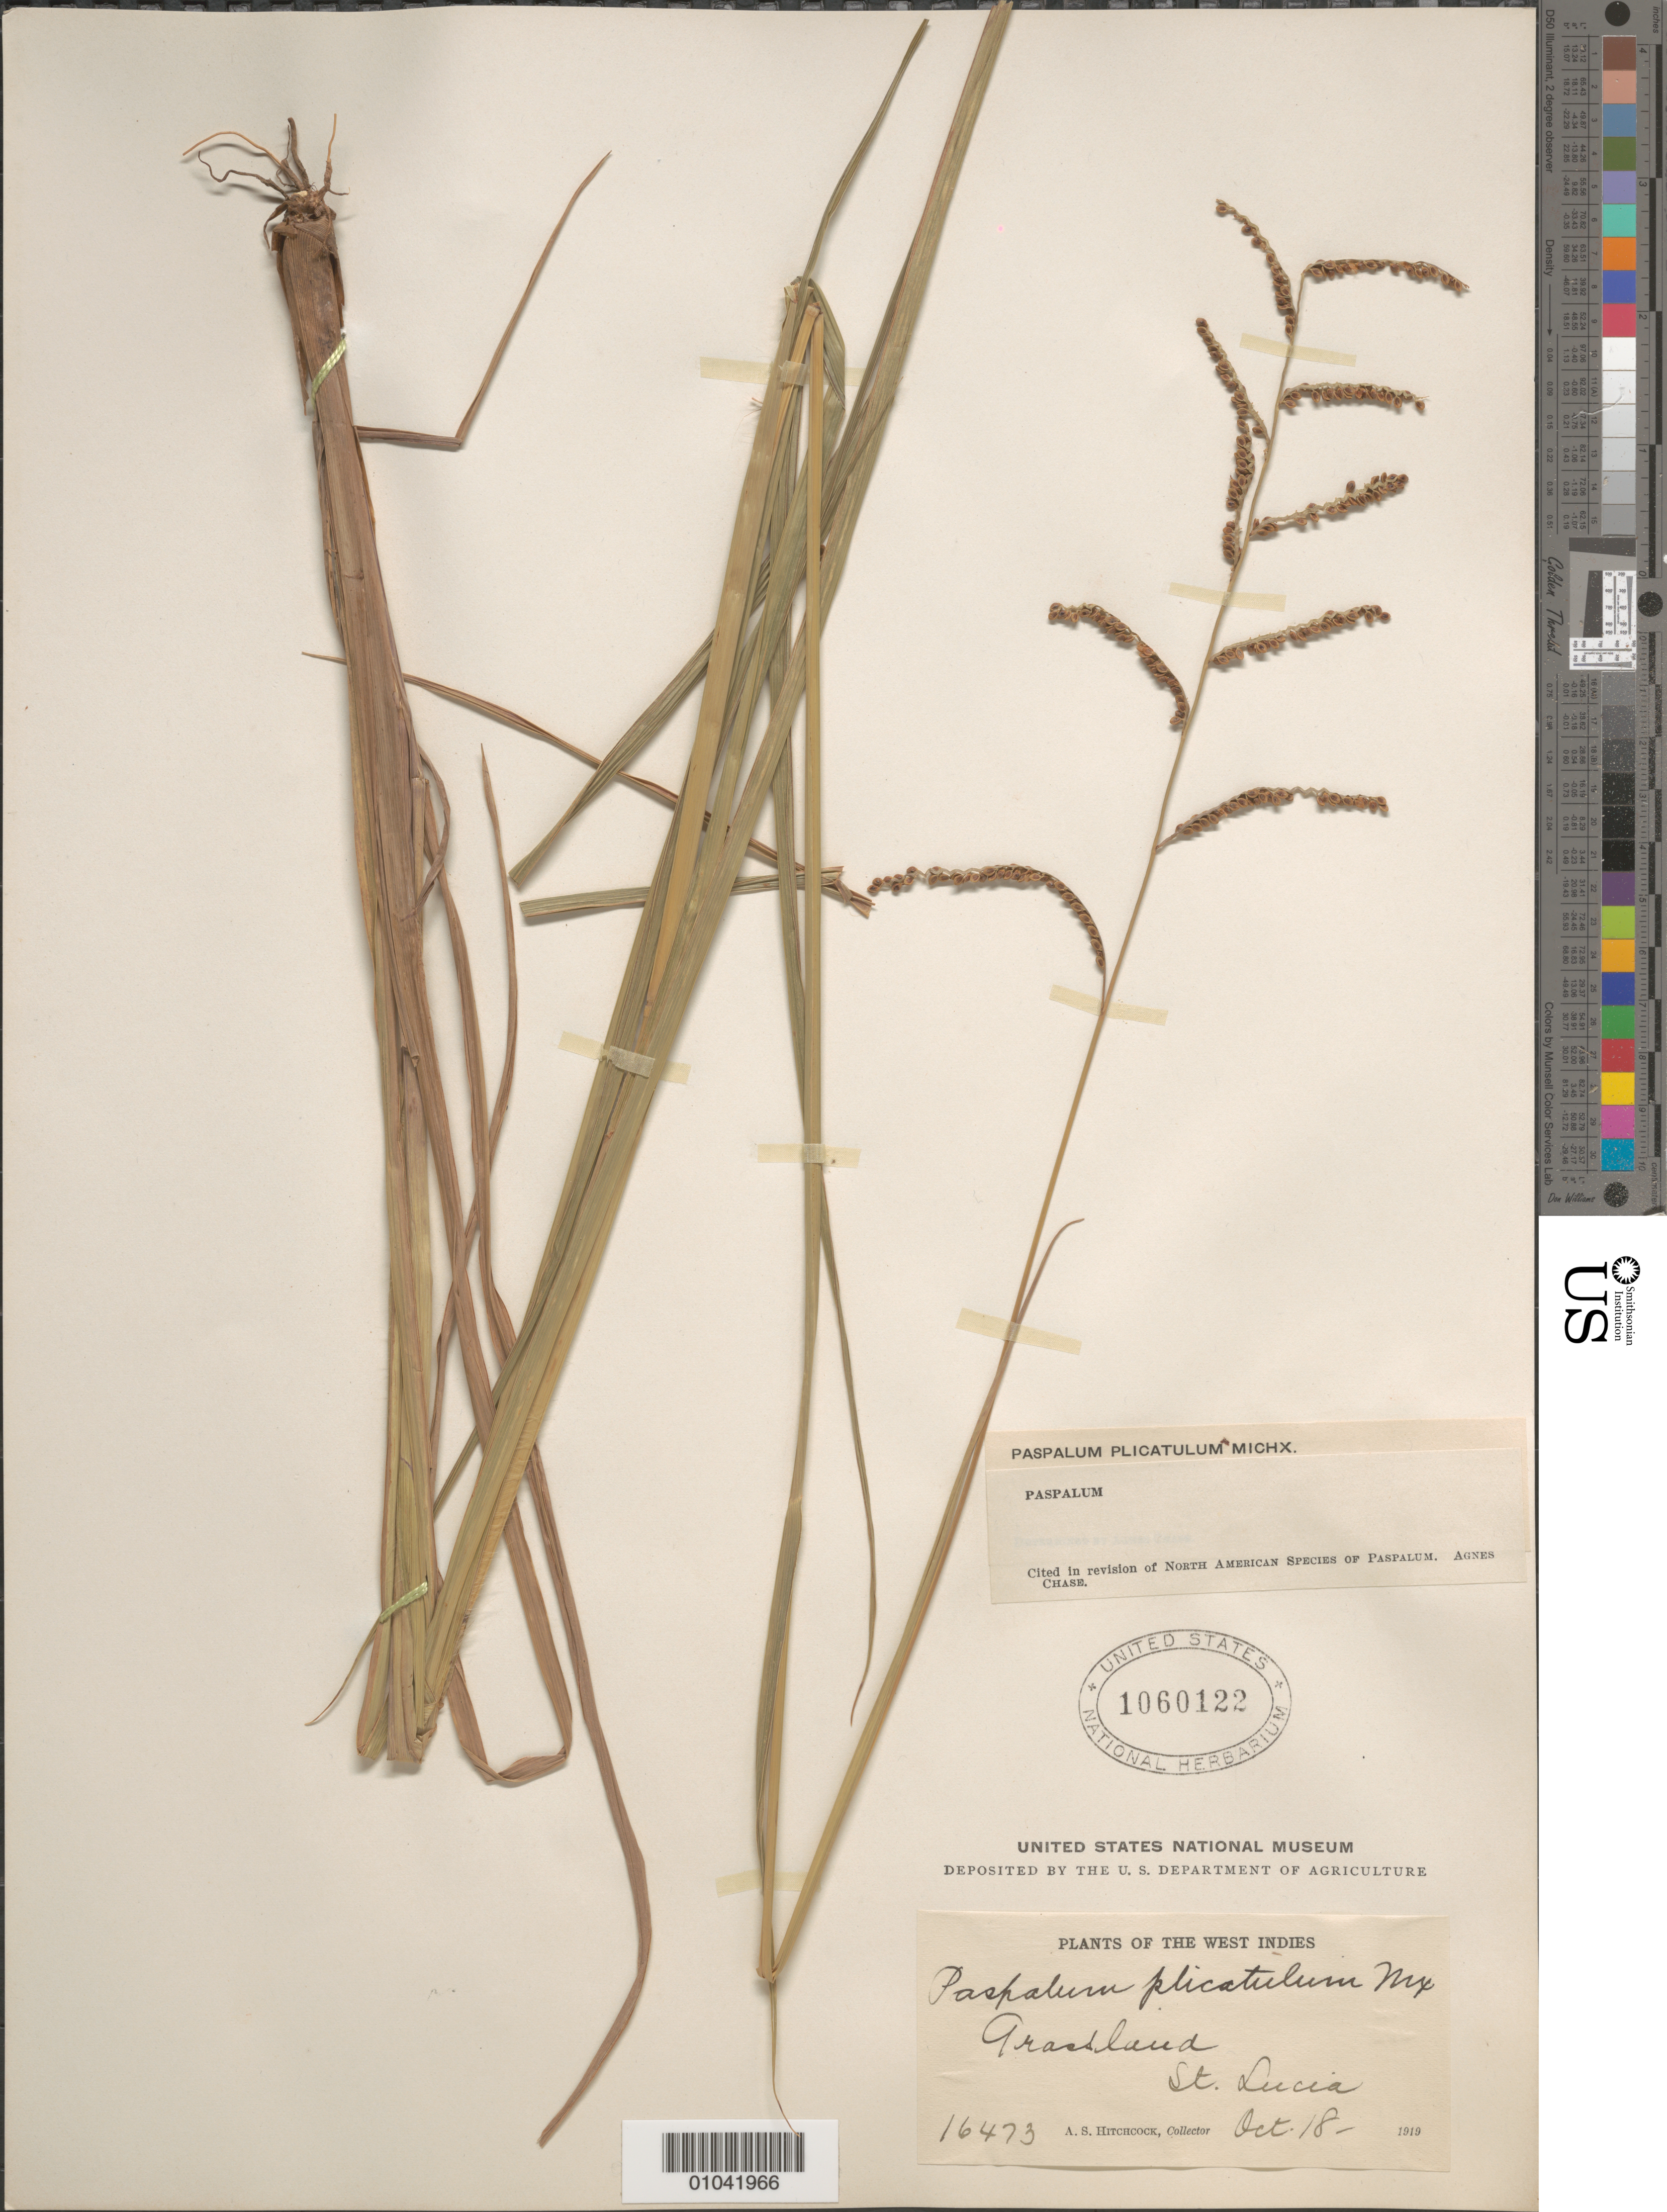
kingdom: Plantae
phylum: Tracheophyta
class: Liliopsida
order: Poales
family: Poaceae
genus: Paspalum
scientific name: Paspalum plicatulum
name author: Michx.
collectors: A. S. Hitchcock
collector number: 16473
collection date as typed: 18 Oct 1919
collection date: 1919-10-18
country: St. Lucia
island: St. Lucia I.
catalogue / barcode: US 1060122